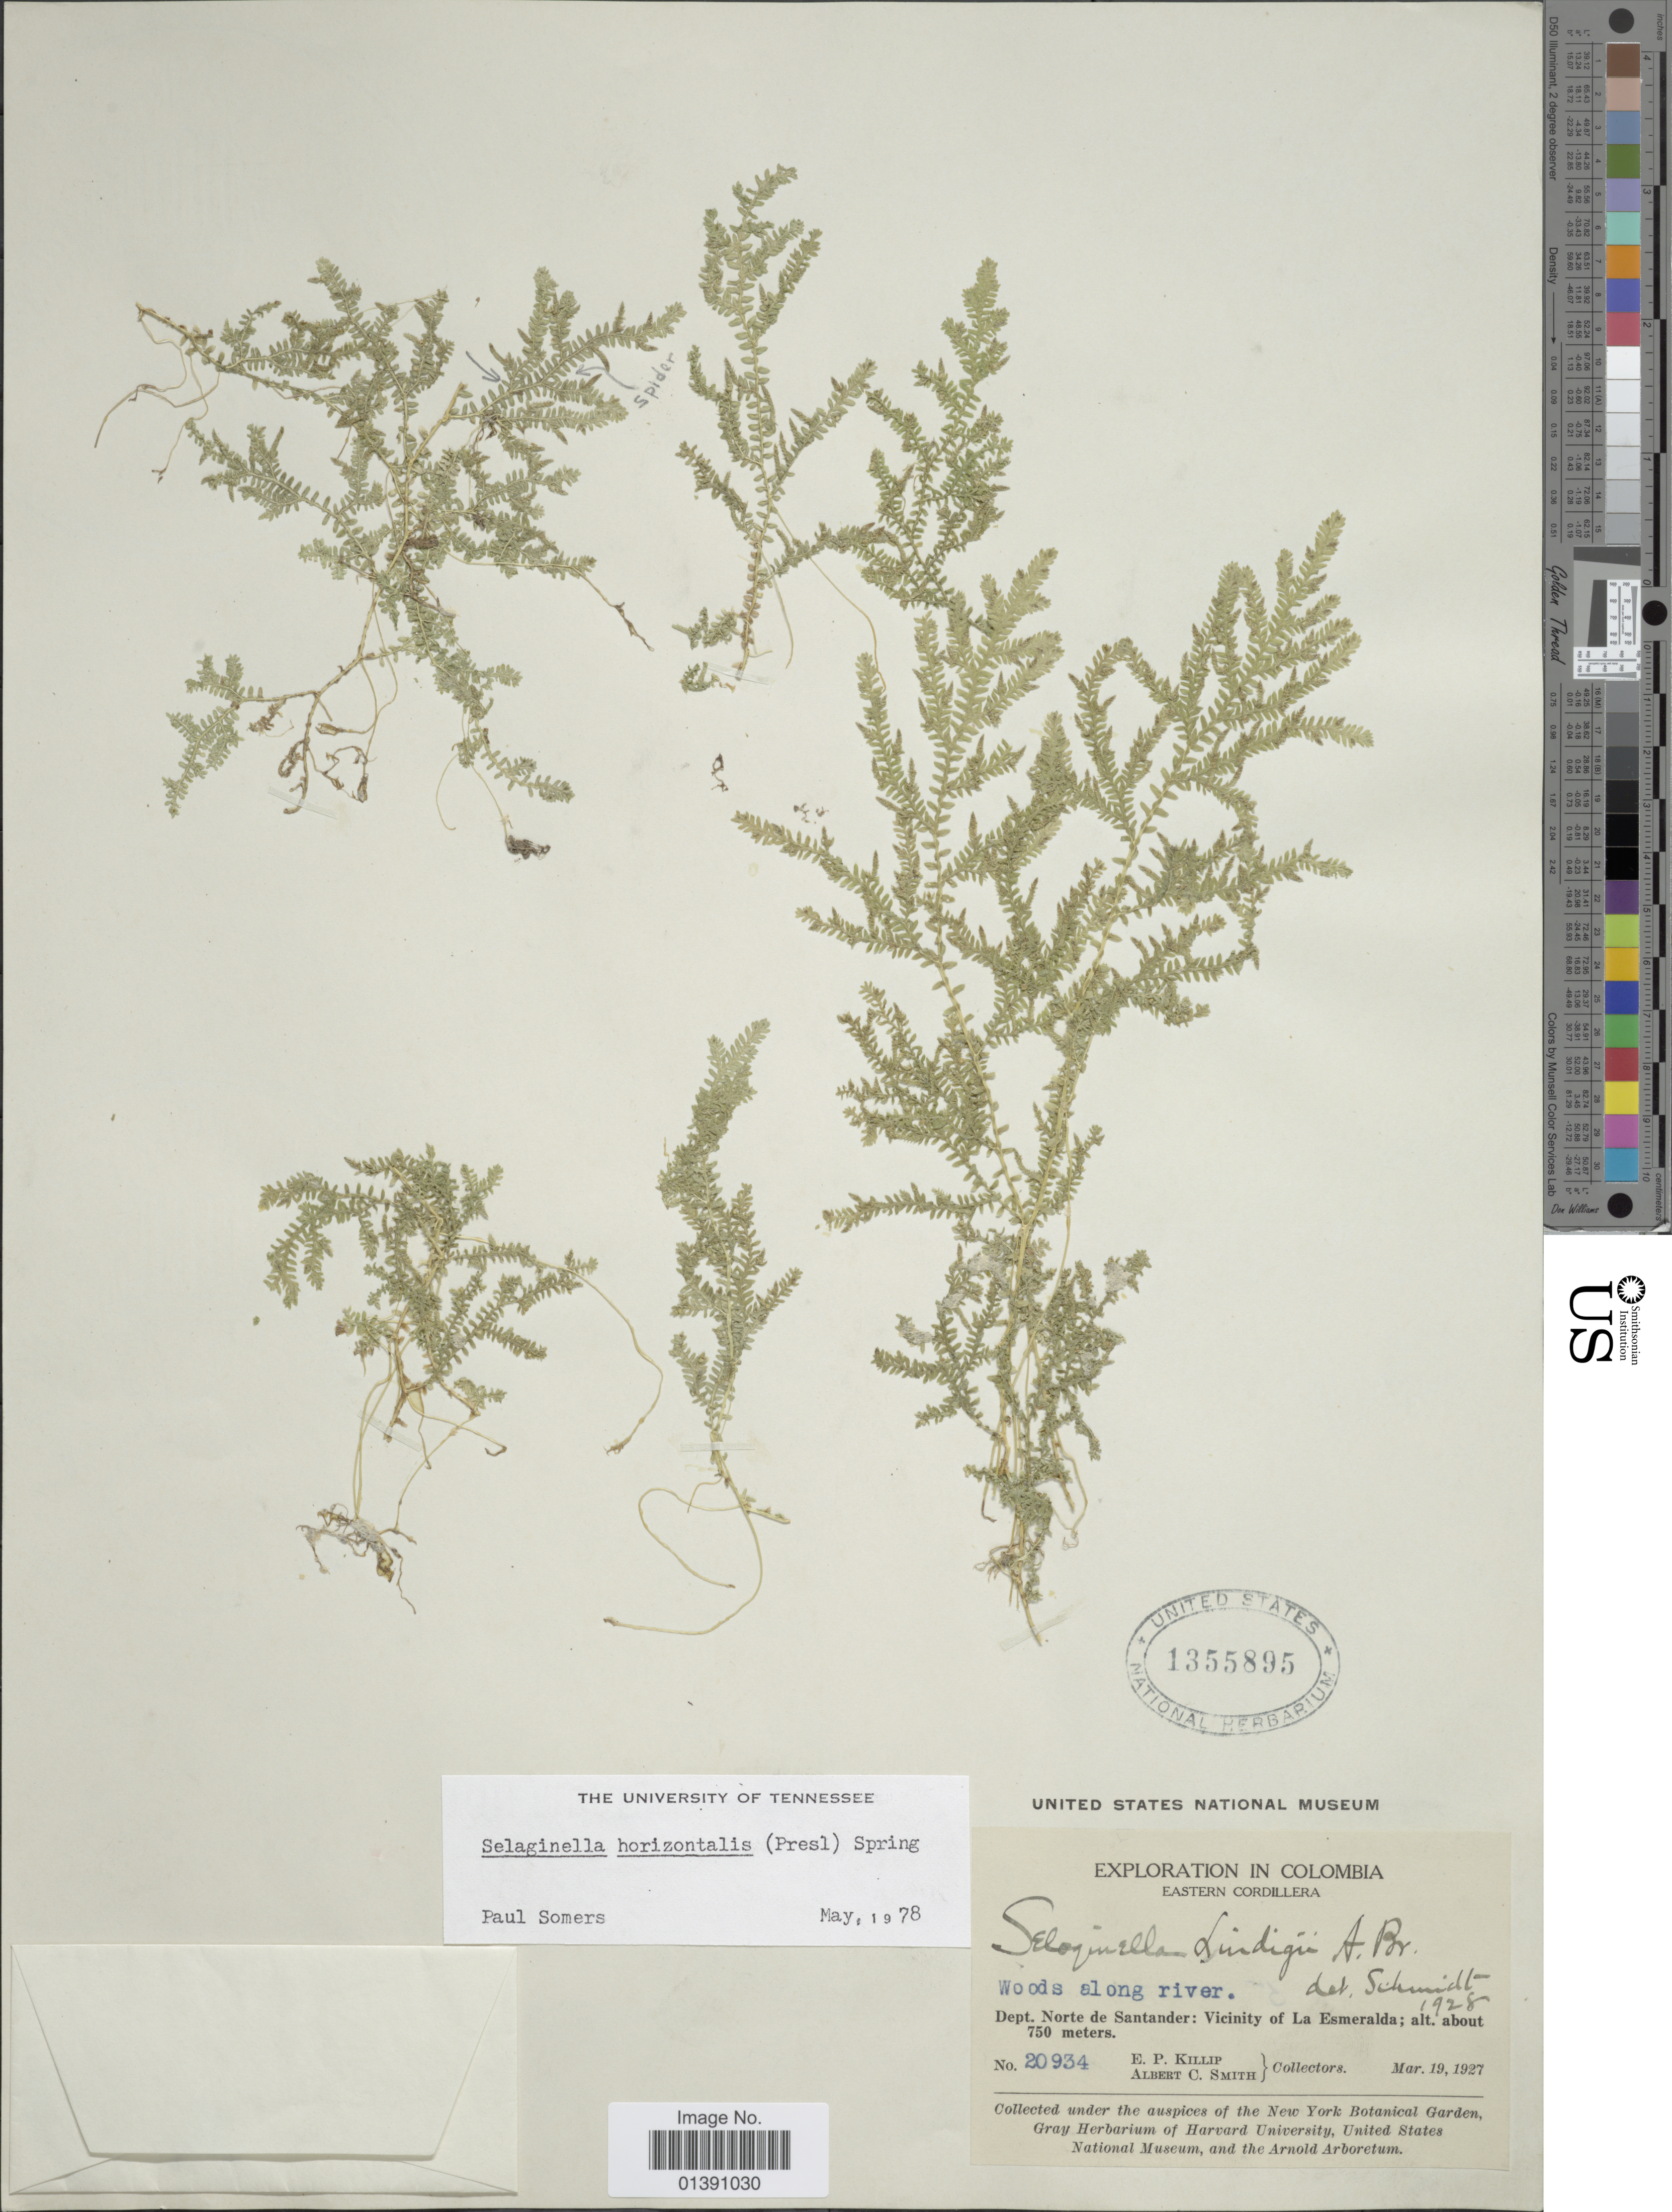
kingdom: Plantae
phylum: Tracheophyta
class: Lycopodiopsida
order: Selaginellales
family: Selaginellaceae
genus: Selaginella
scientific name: Selaginella horizontalis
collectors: E. P. Killip & A. C. Smith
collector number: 20934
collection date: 1927-03-19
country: Colombia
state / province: Norte de Santander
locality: Vicinity of La Esmeralda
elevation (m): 750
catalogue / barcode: US 1355895